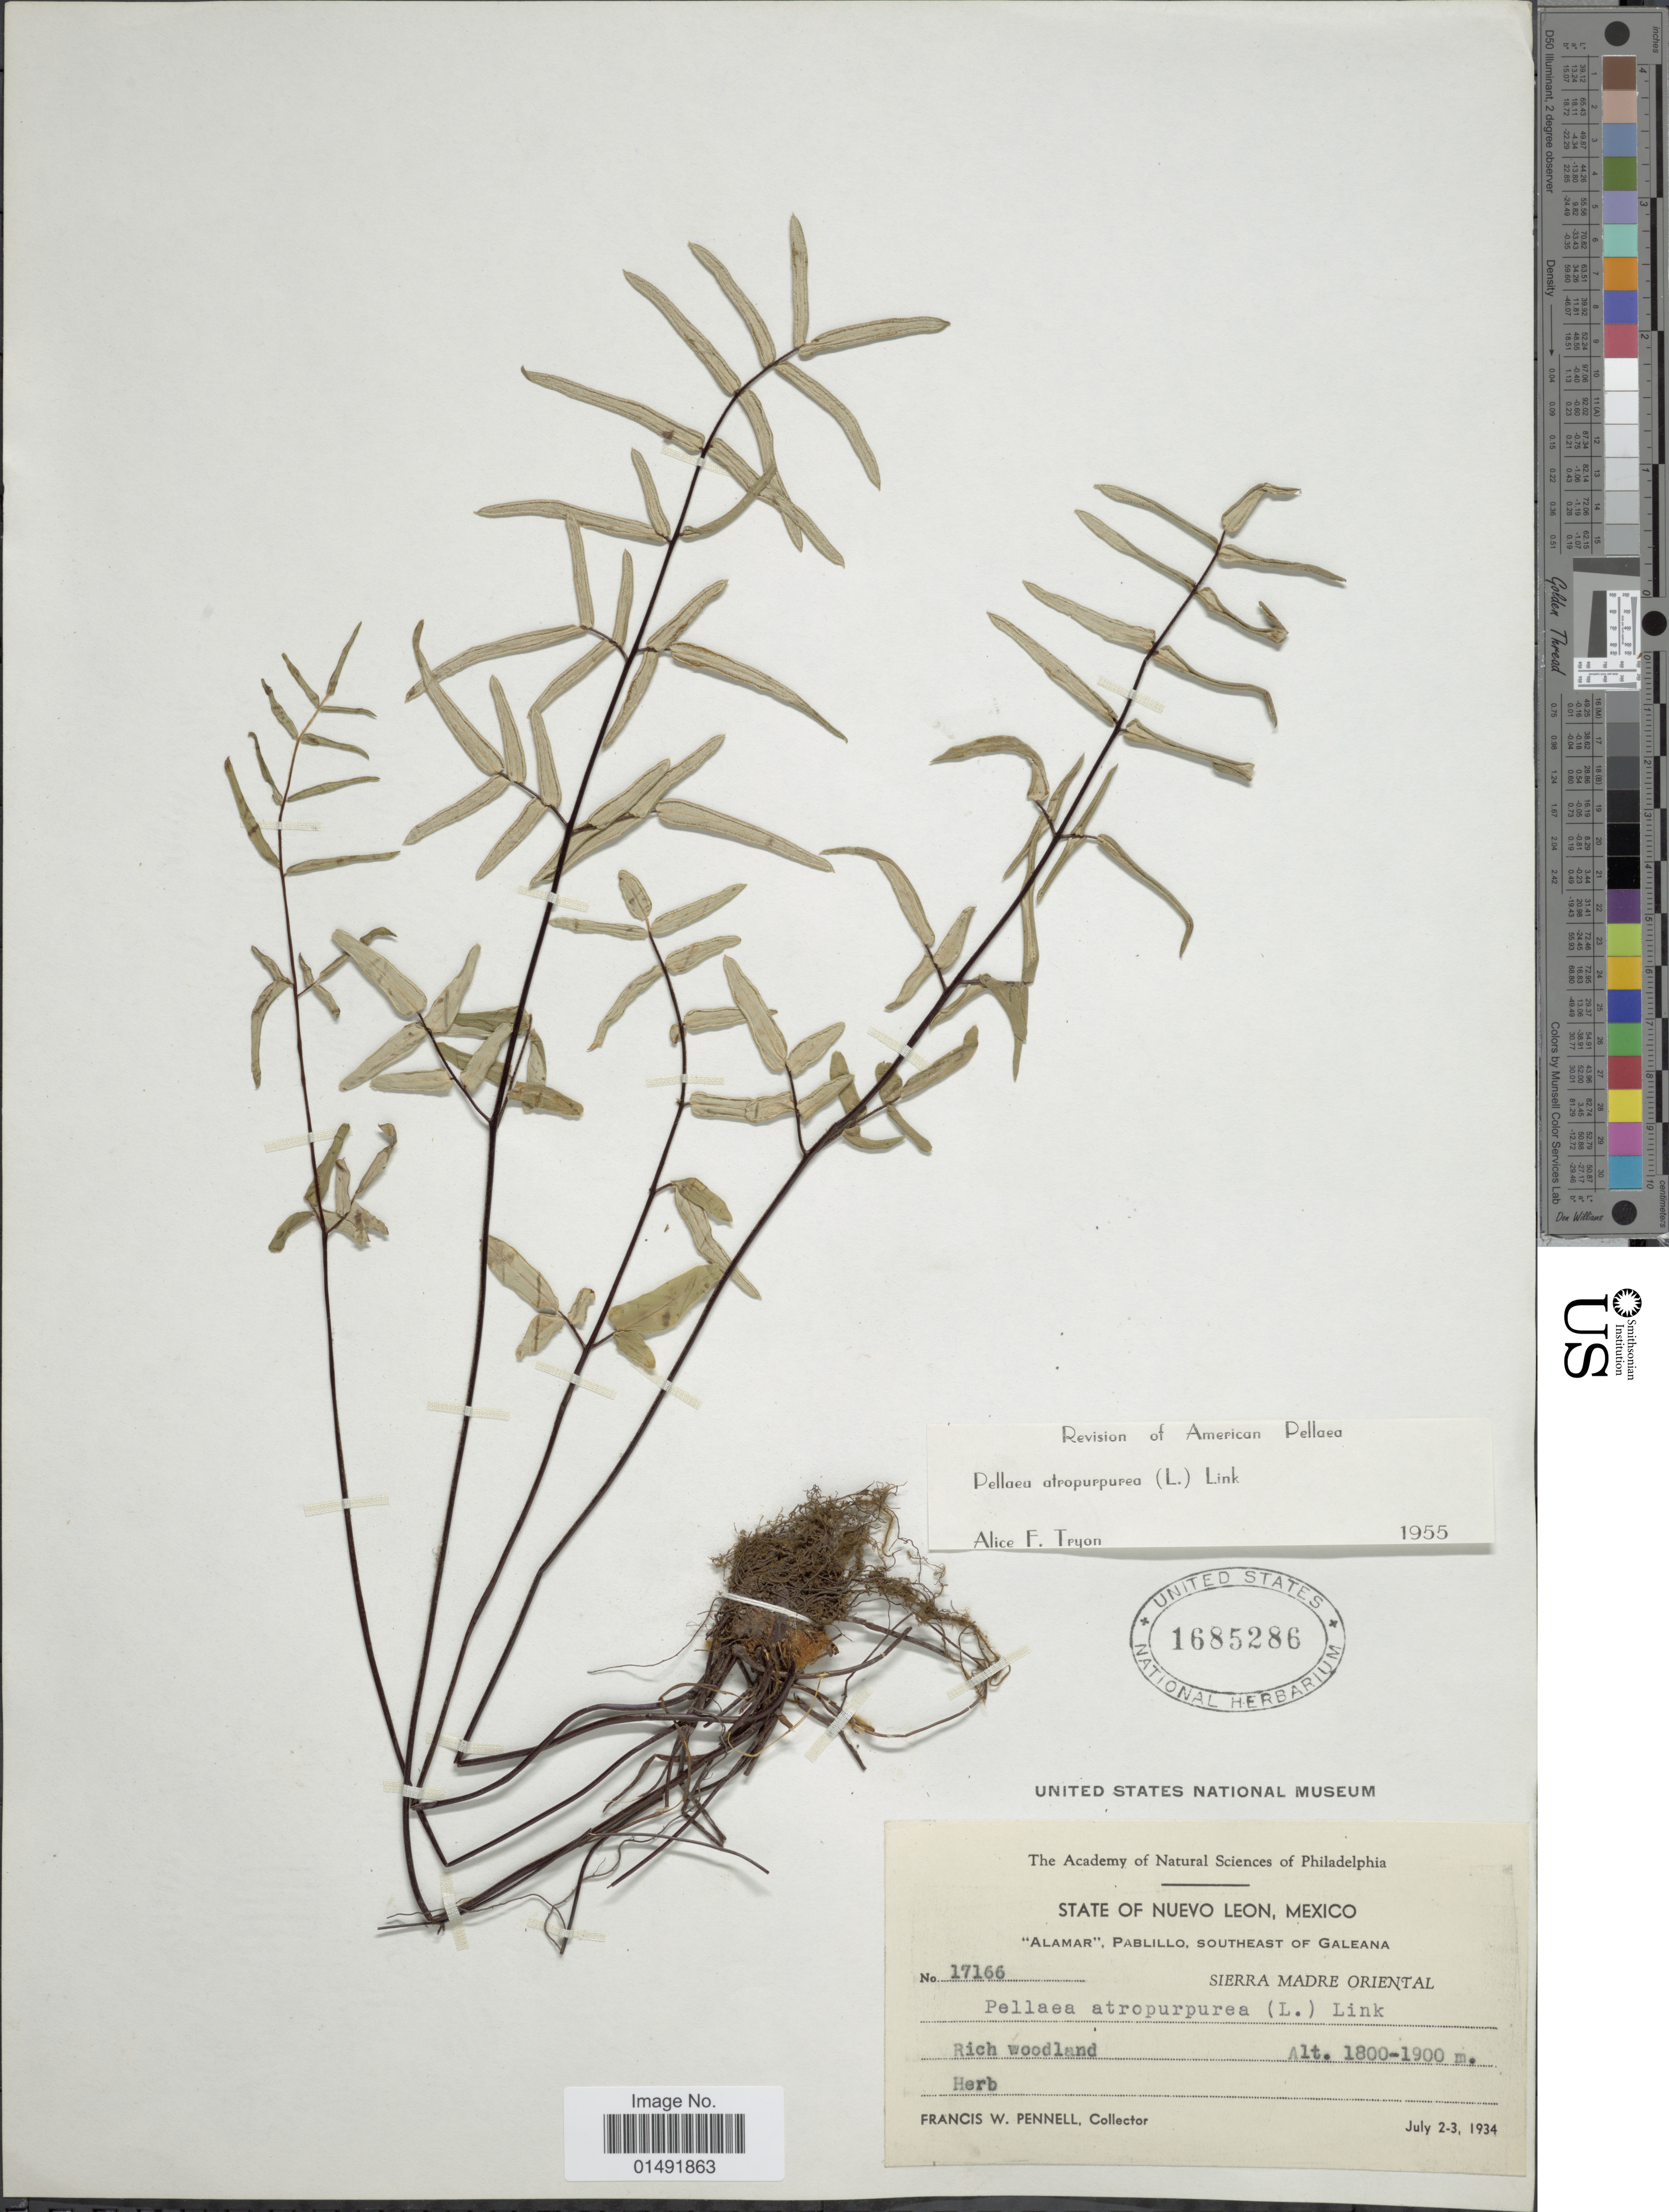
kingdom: Plantae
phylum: Tracheophyta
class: Polypodiopsida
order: Polypodiales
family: Pteridaceae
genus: Pellaea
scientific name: Pellaea atropurpurea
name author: (L.) Link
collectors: F. W. Pennell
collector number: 17166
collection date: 1934-07-02/1934-07-03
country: Mexico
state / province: Nuevo León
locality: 'alamar,' Pablillo, Southeast of Galean, Sierra Madre Oriental, Rich woodland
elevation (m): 1800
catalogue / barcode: US 1685286